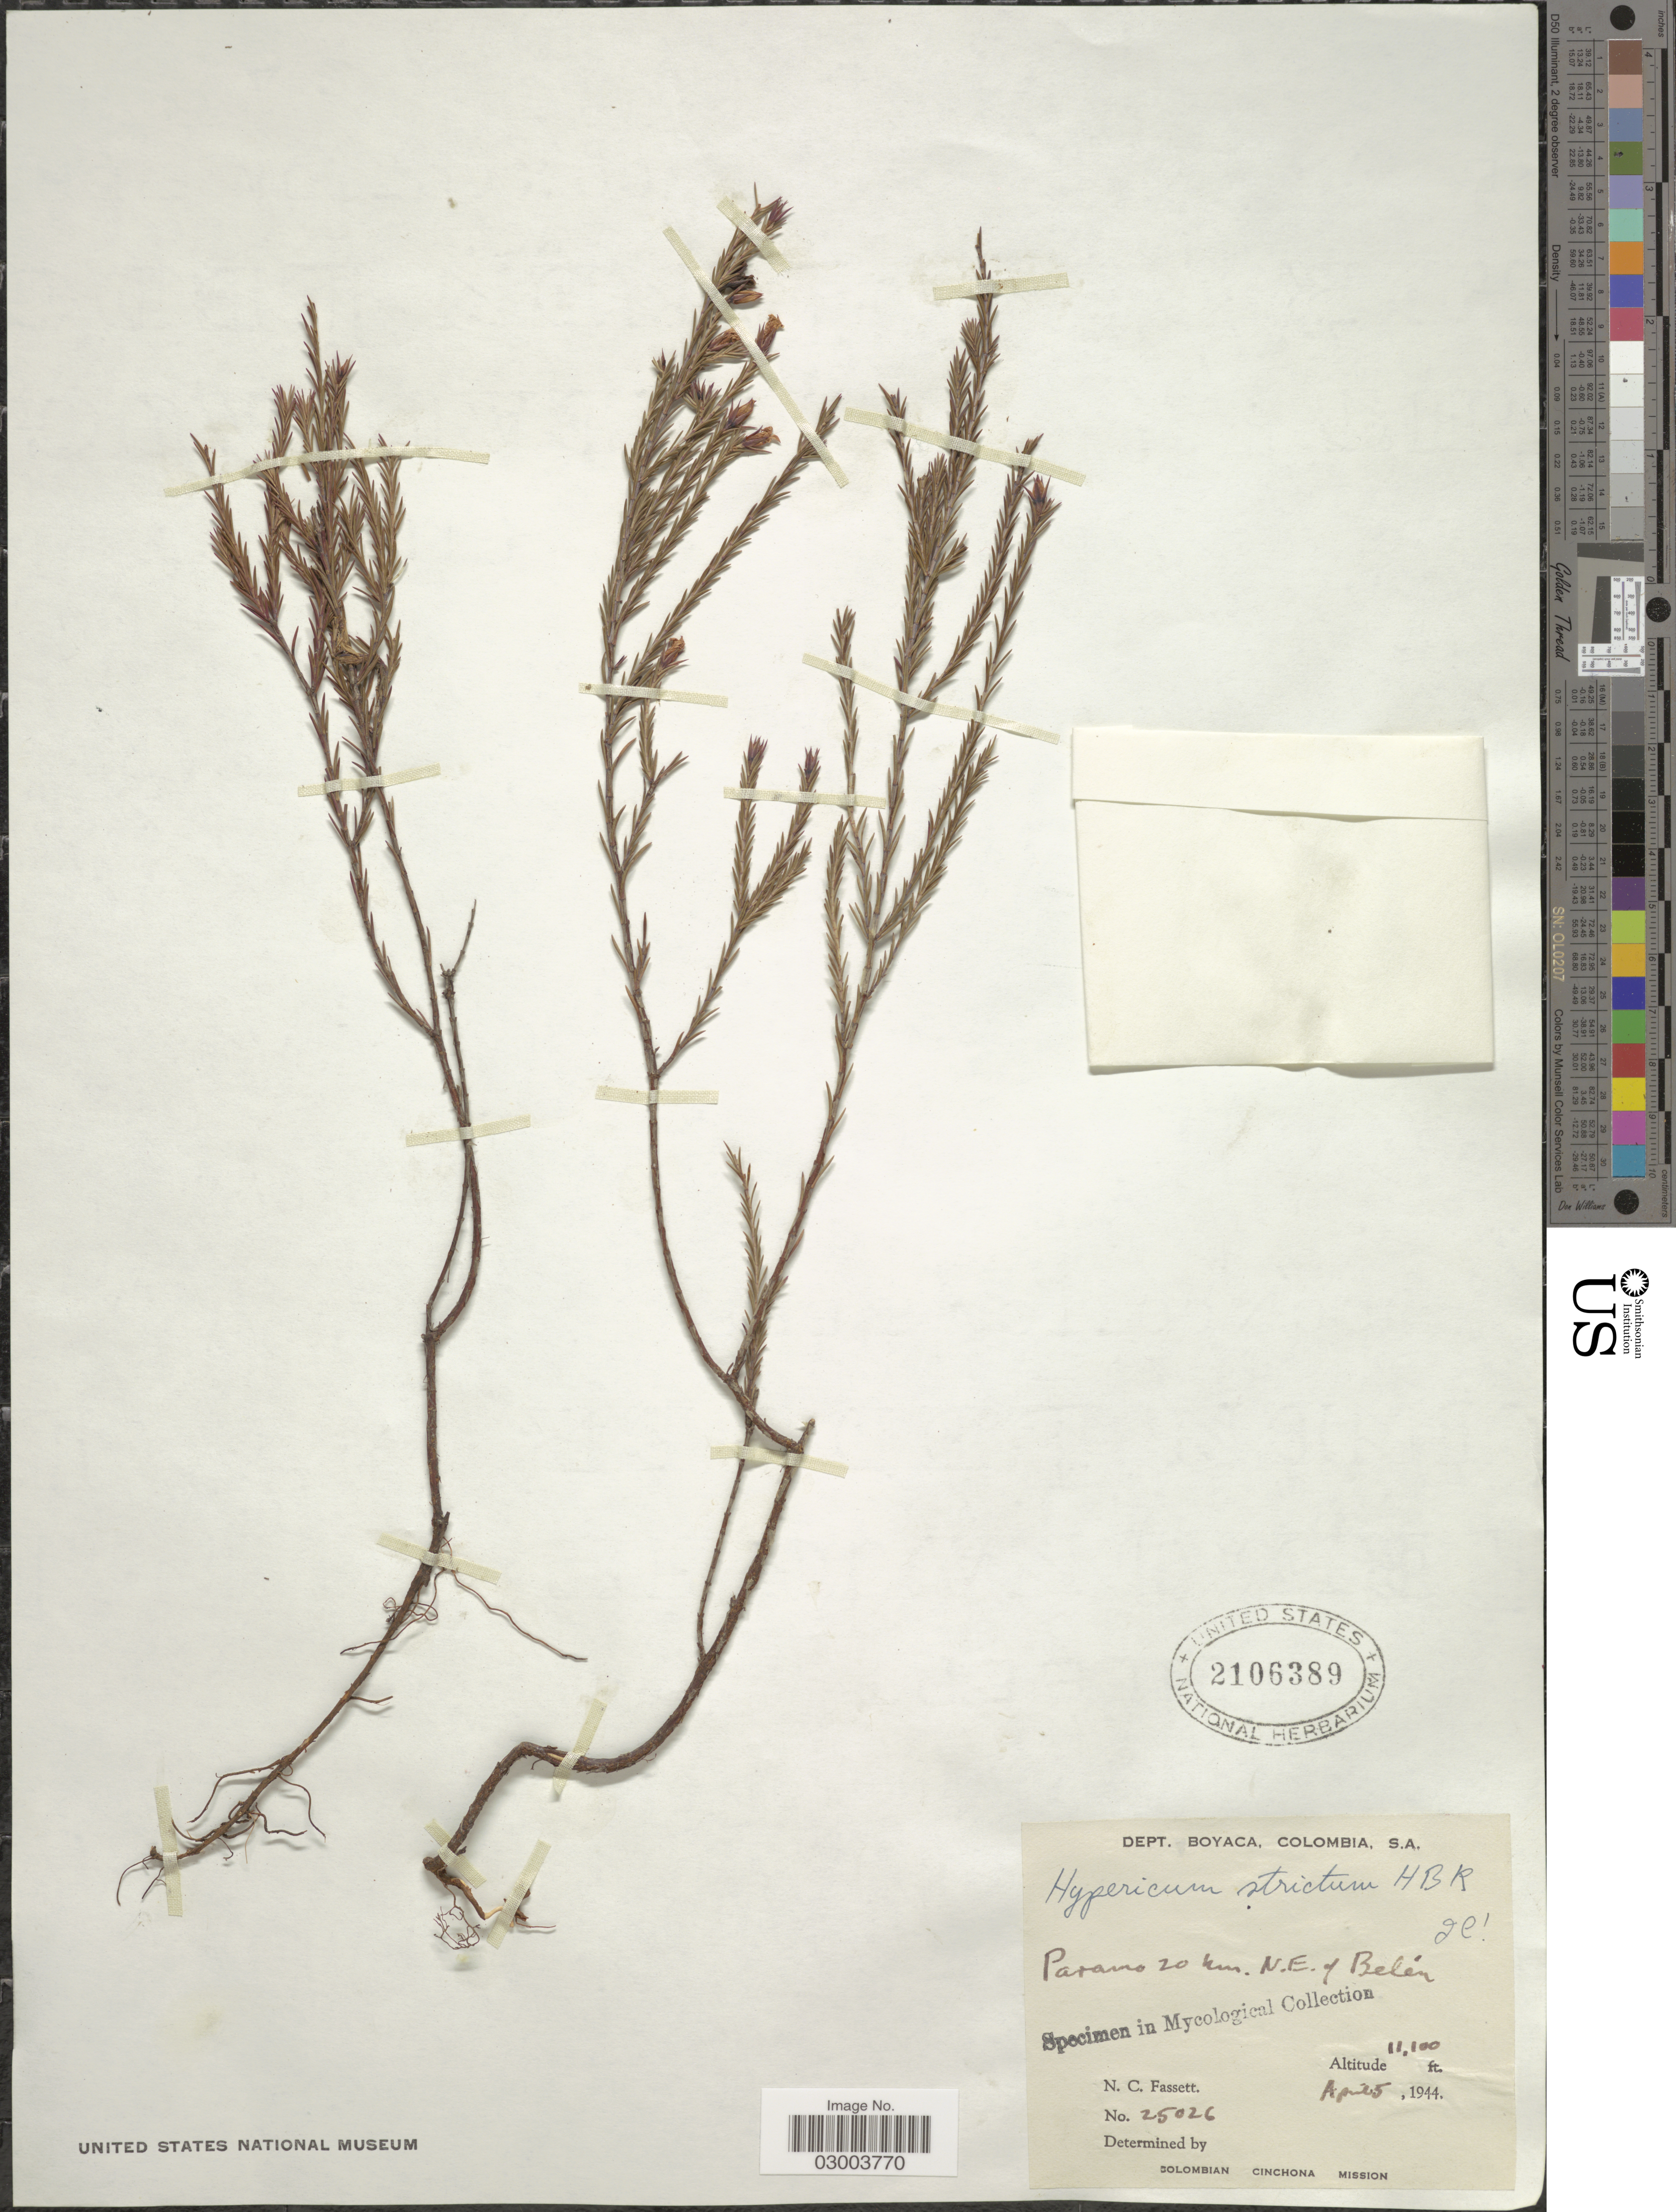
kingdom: Plantae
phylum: Tracheophyta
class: Magnoliopsida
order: Malpighiales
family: Hypericaceae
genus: Hypericum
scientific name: Hypericum strictum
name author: Kunth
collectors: N. C. Fassett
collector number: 25026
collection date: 1944-04-25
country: Colombia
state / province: Boyacá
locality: Dept. Boyaca, Paramo 20 km. N.E. y Belém.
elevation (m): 3383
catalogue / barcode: US 2106389